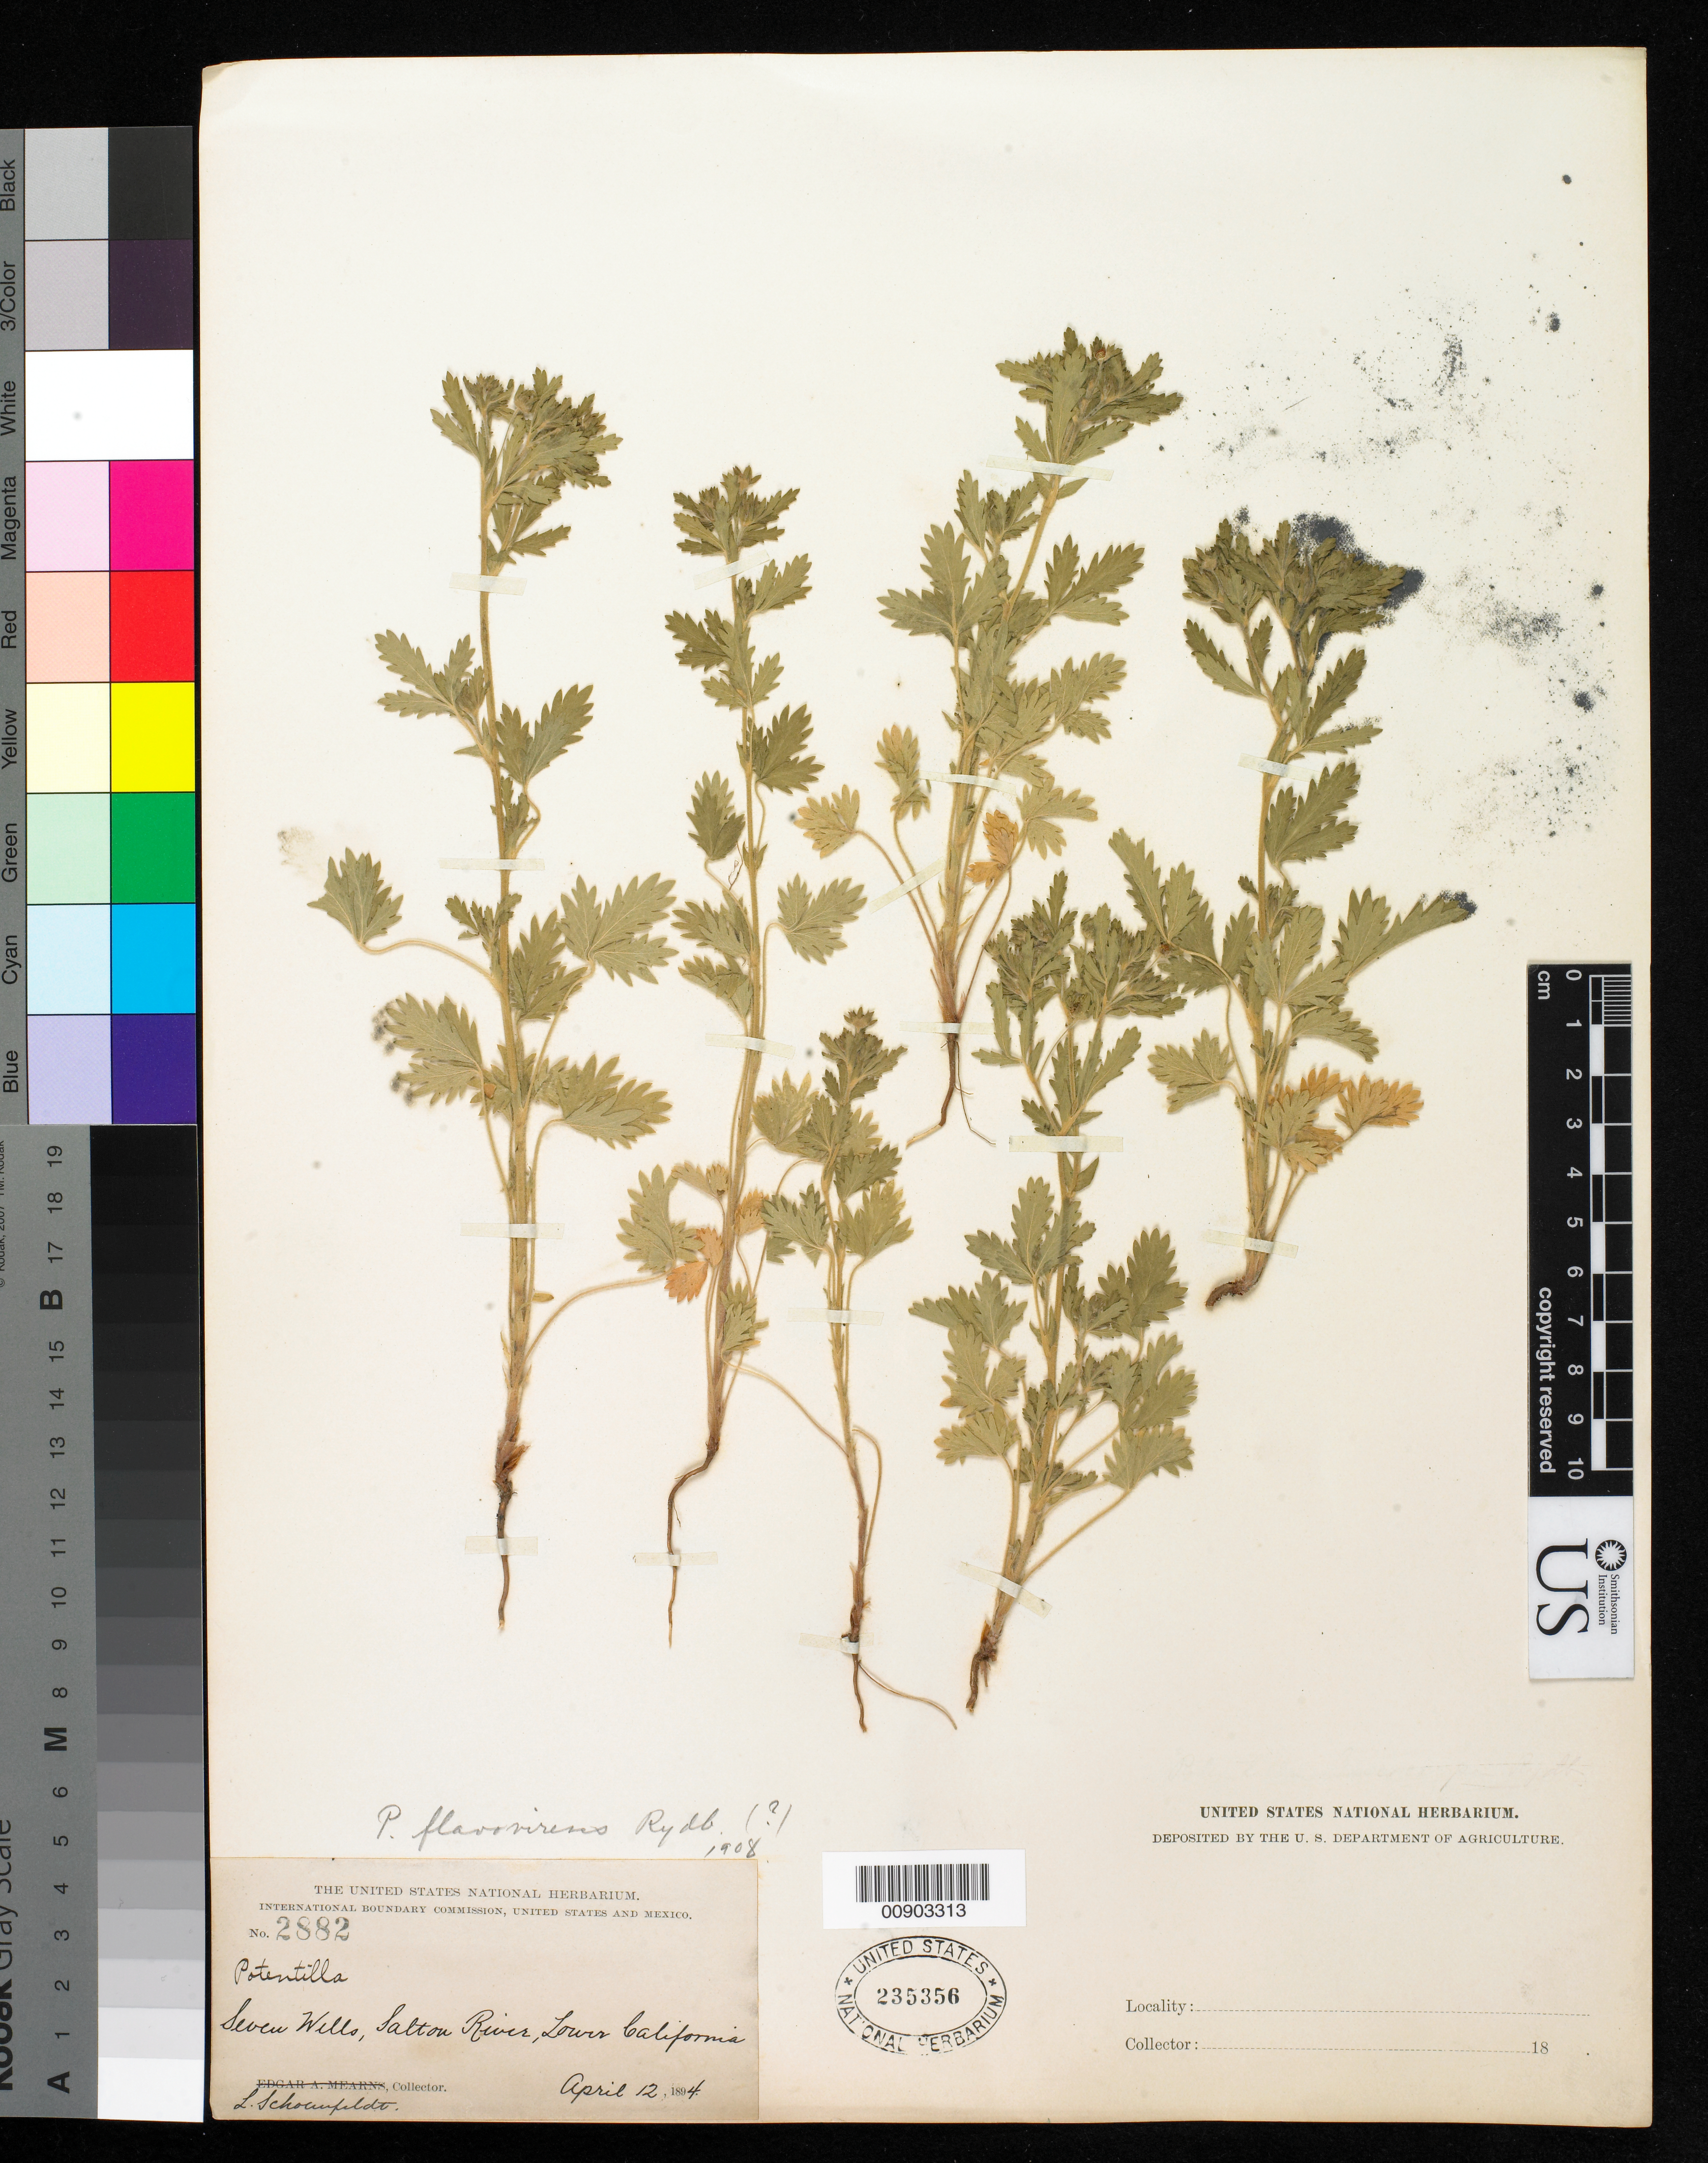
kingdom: Plantae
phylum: Tracheophyta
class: Magnoliopsida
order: Rosales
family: Rosaceae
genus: Potentilla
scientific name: Potentilla flavovirens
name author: Rydb.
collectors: L. Schoenfeldt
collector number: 2882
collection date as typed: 12 Apr 1894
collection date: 1894-04-12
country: Mexico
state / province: Baja California Norte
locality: Seven Wells, Salton River, Baja California.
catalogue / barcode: US 235356